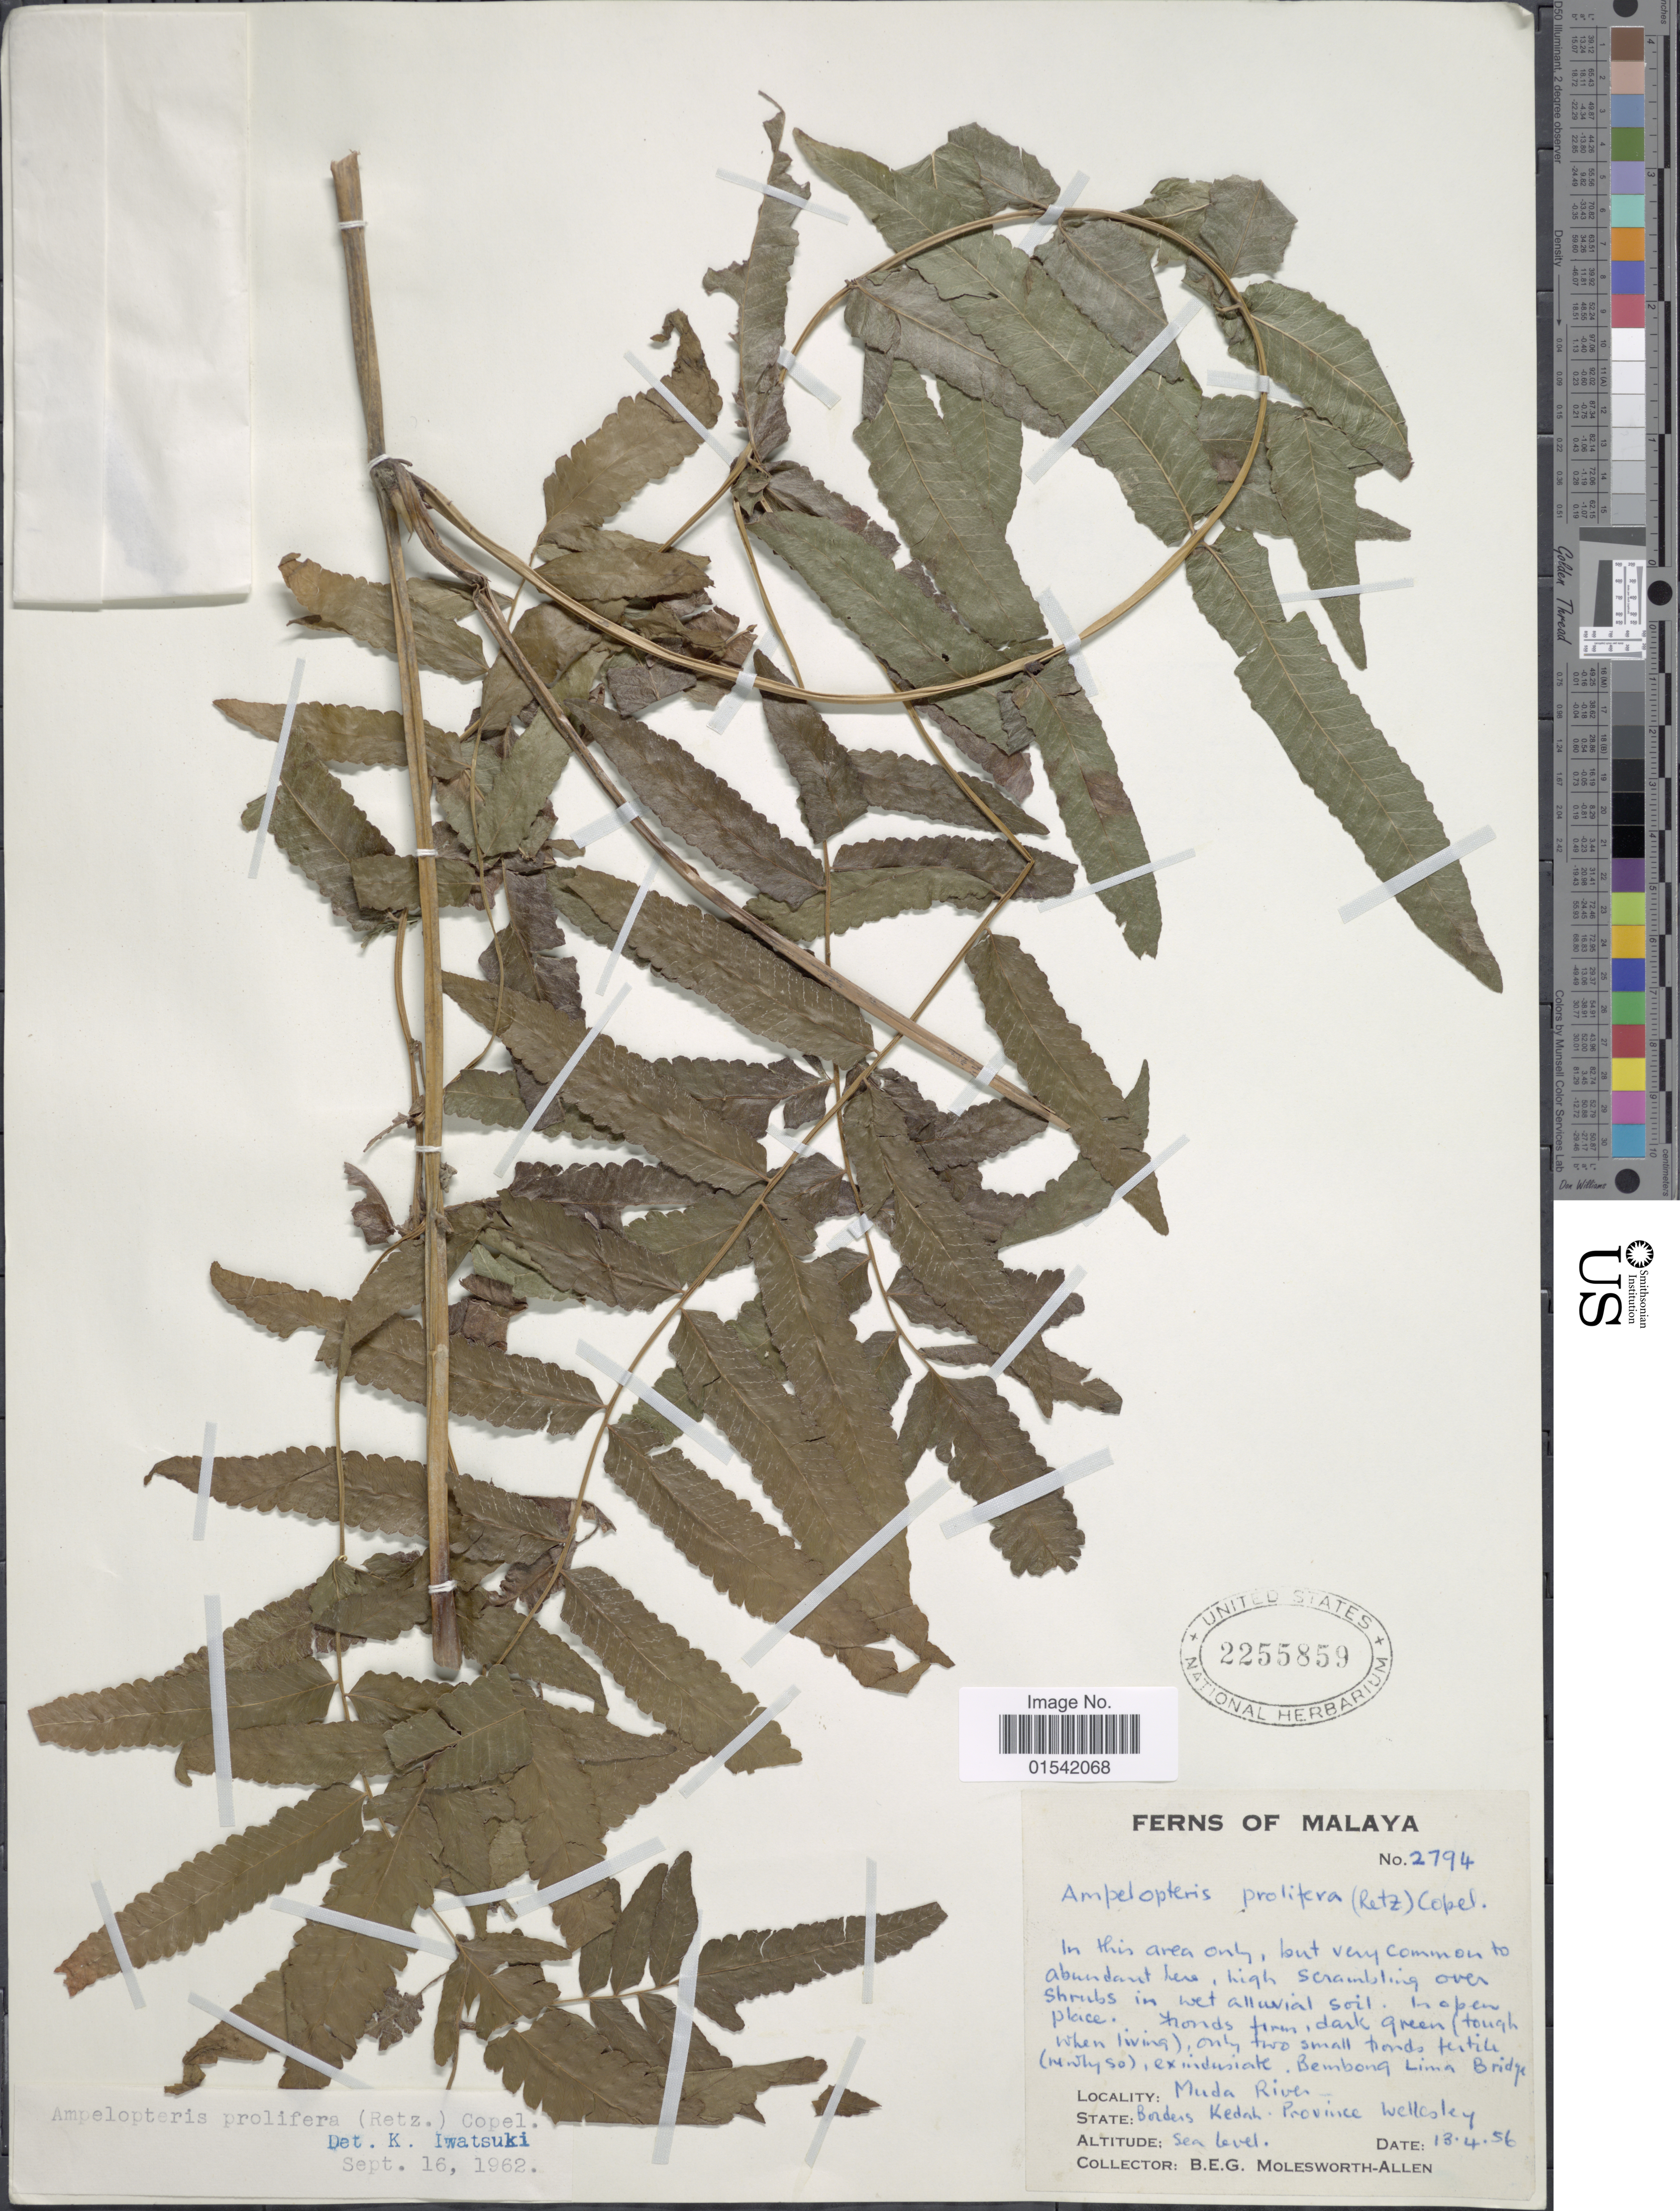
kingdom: Plantae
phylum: Tracheophyta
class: Polypodiopsida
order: Polypodiales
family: Thelypteridaceae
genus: Ampelopteris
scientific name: Ampelopteris prolifera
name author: (Retz.) Copel.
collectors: B. E. G. Molesworth-Allen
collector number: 2794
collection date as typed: Transcribed d/m/y: 13/4/56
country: Australia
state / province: Queensland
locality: Muda River, Borders Kedah, Province Wellesley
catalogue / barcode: US 2255859